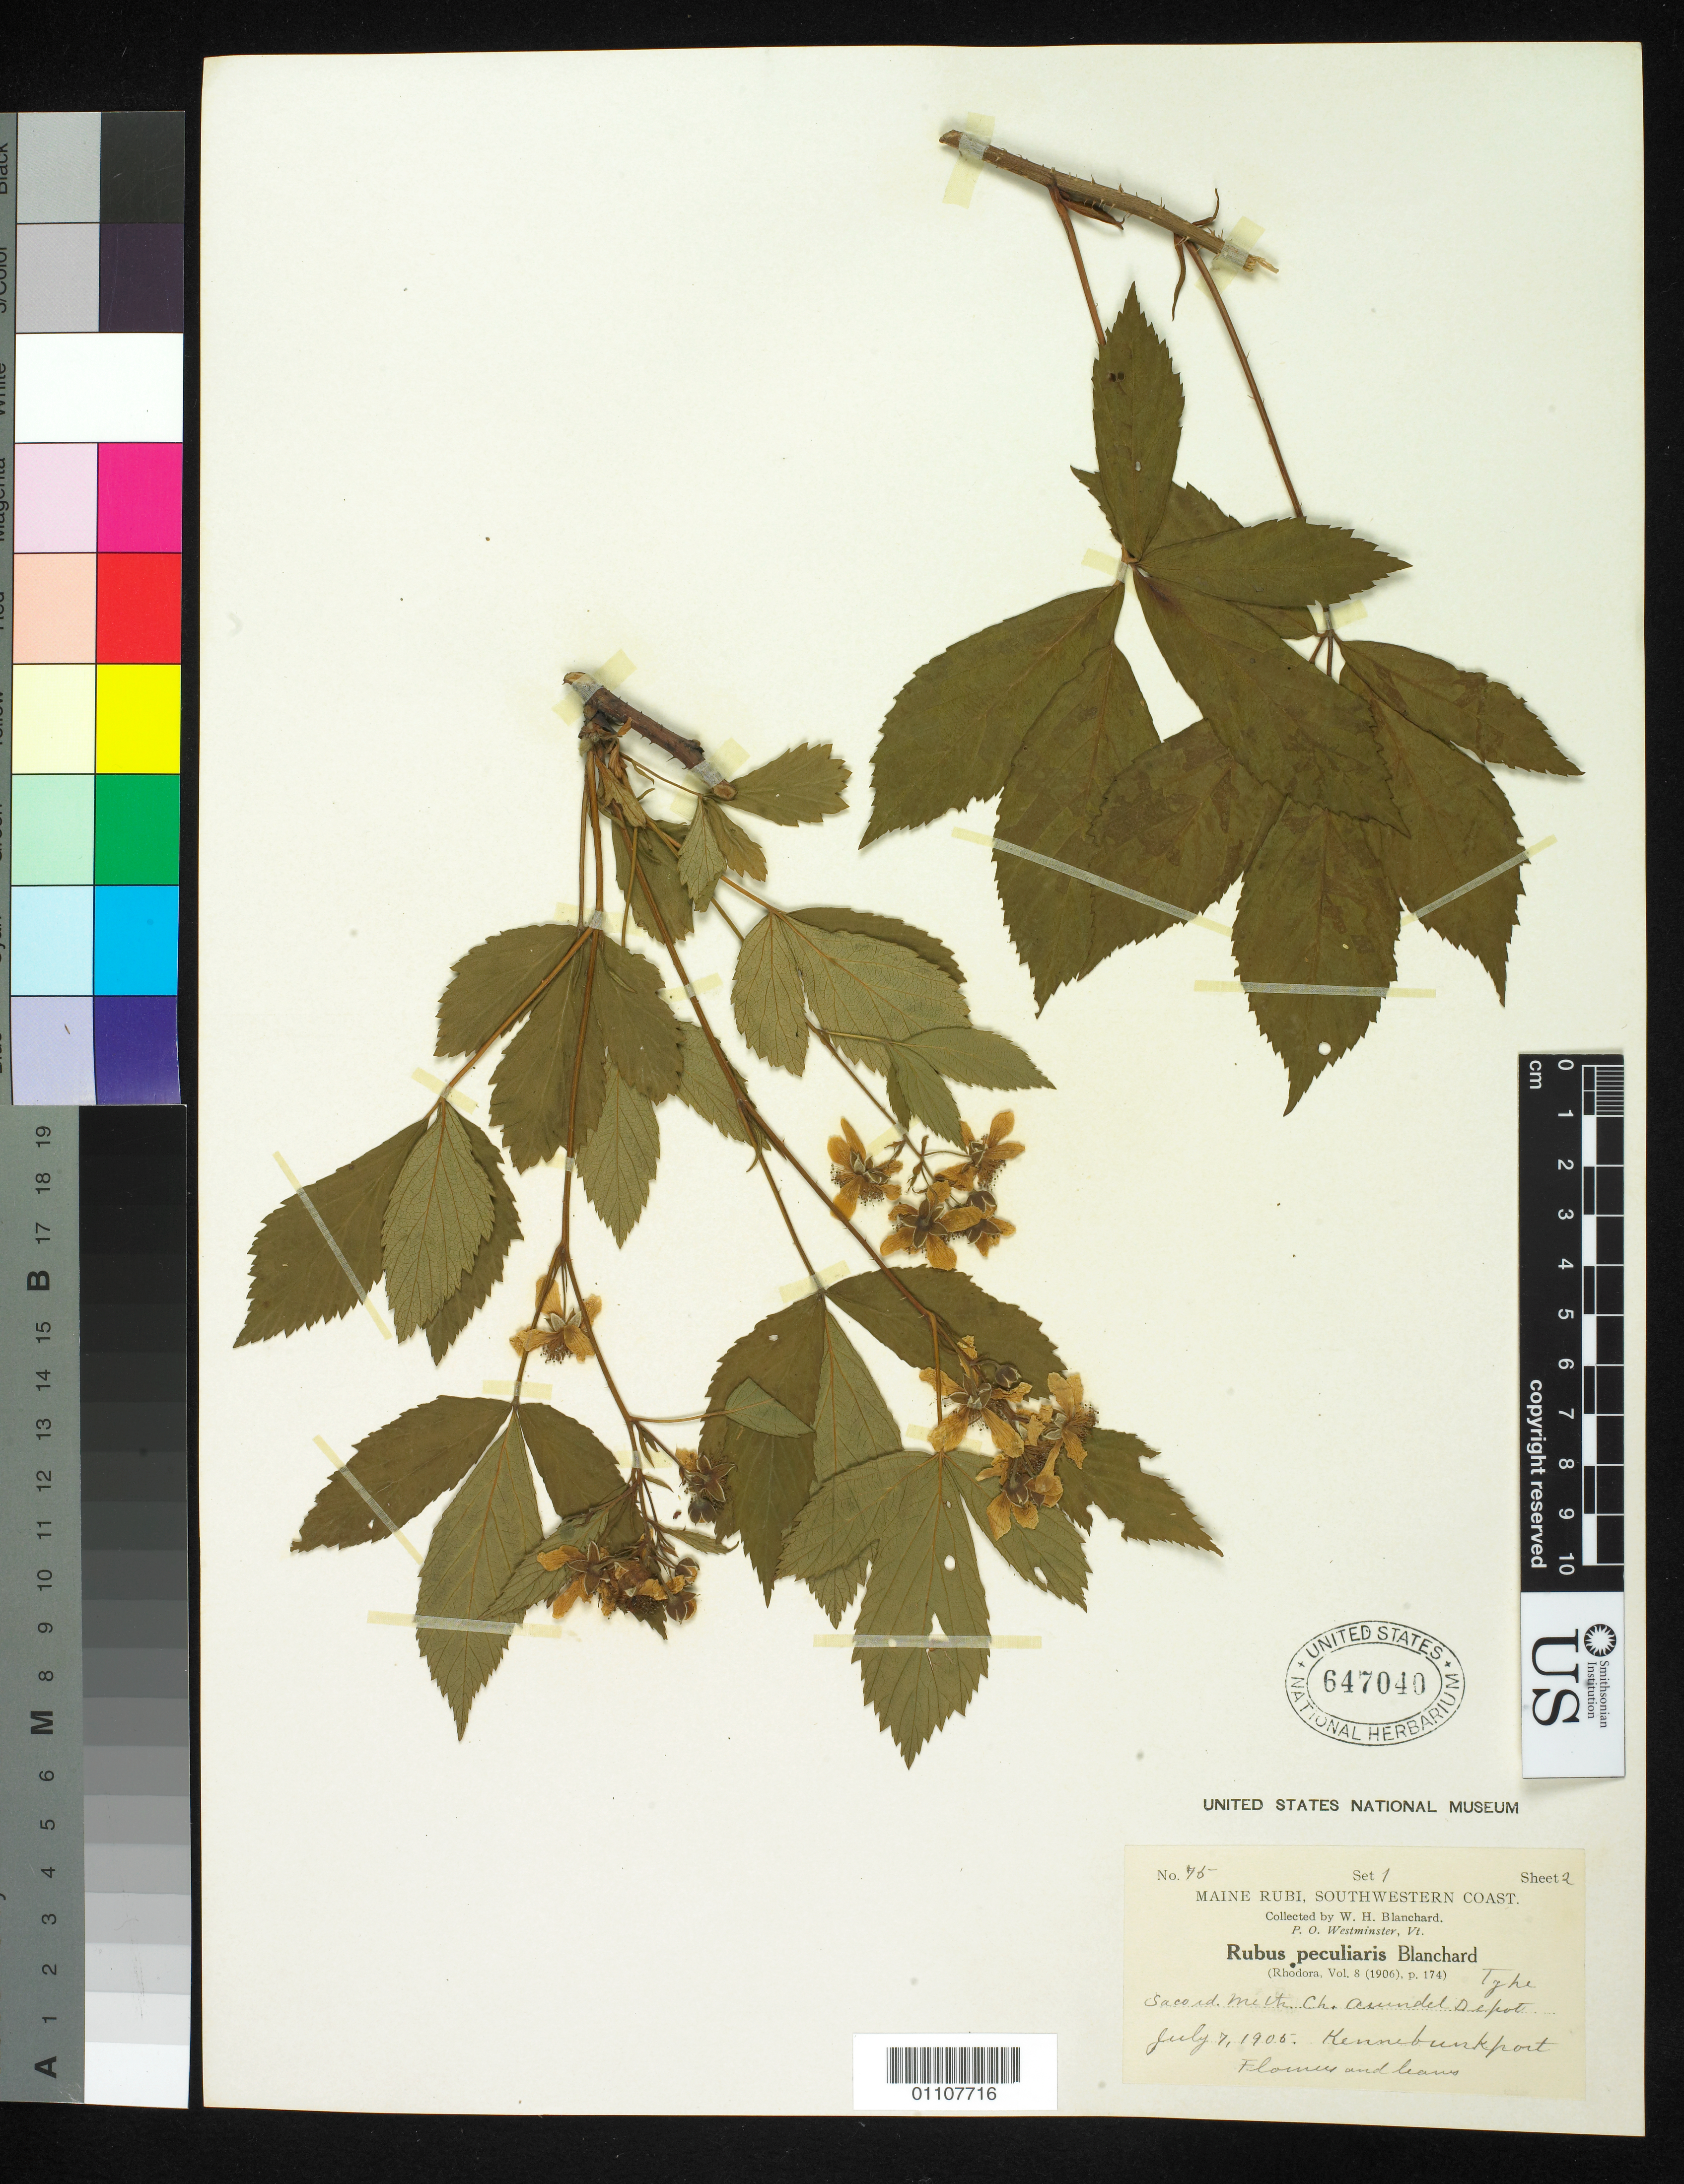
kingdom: Plantae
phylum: Tracheophyta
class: Magnoliopsida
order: Rosales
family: Rosaceae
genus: Rubus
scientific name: Rubus peculiaris Blanch., nom. illeg.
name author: Blanch.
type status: Syntype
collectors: W. H. Blanchard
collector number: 75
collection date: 1905-07-07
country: United States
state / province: Maine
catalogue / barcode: US 647040